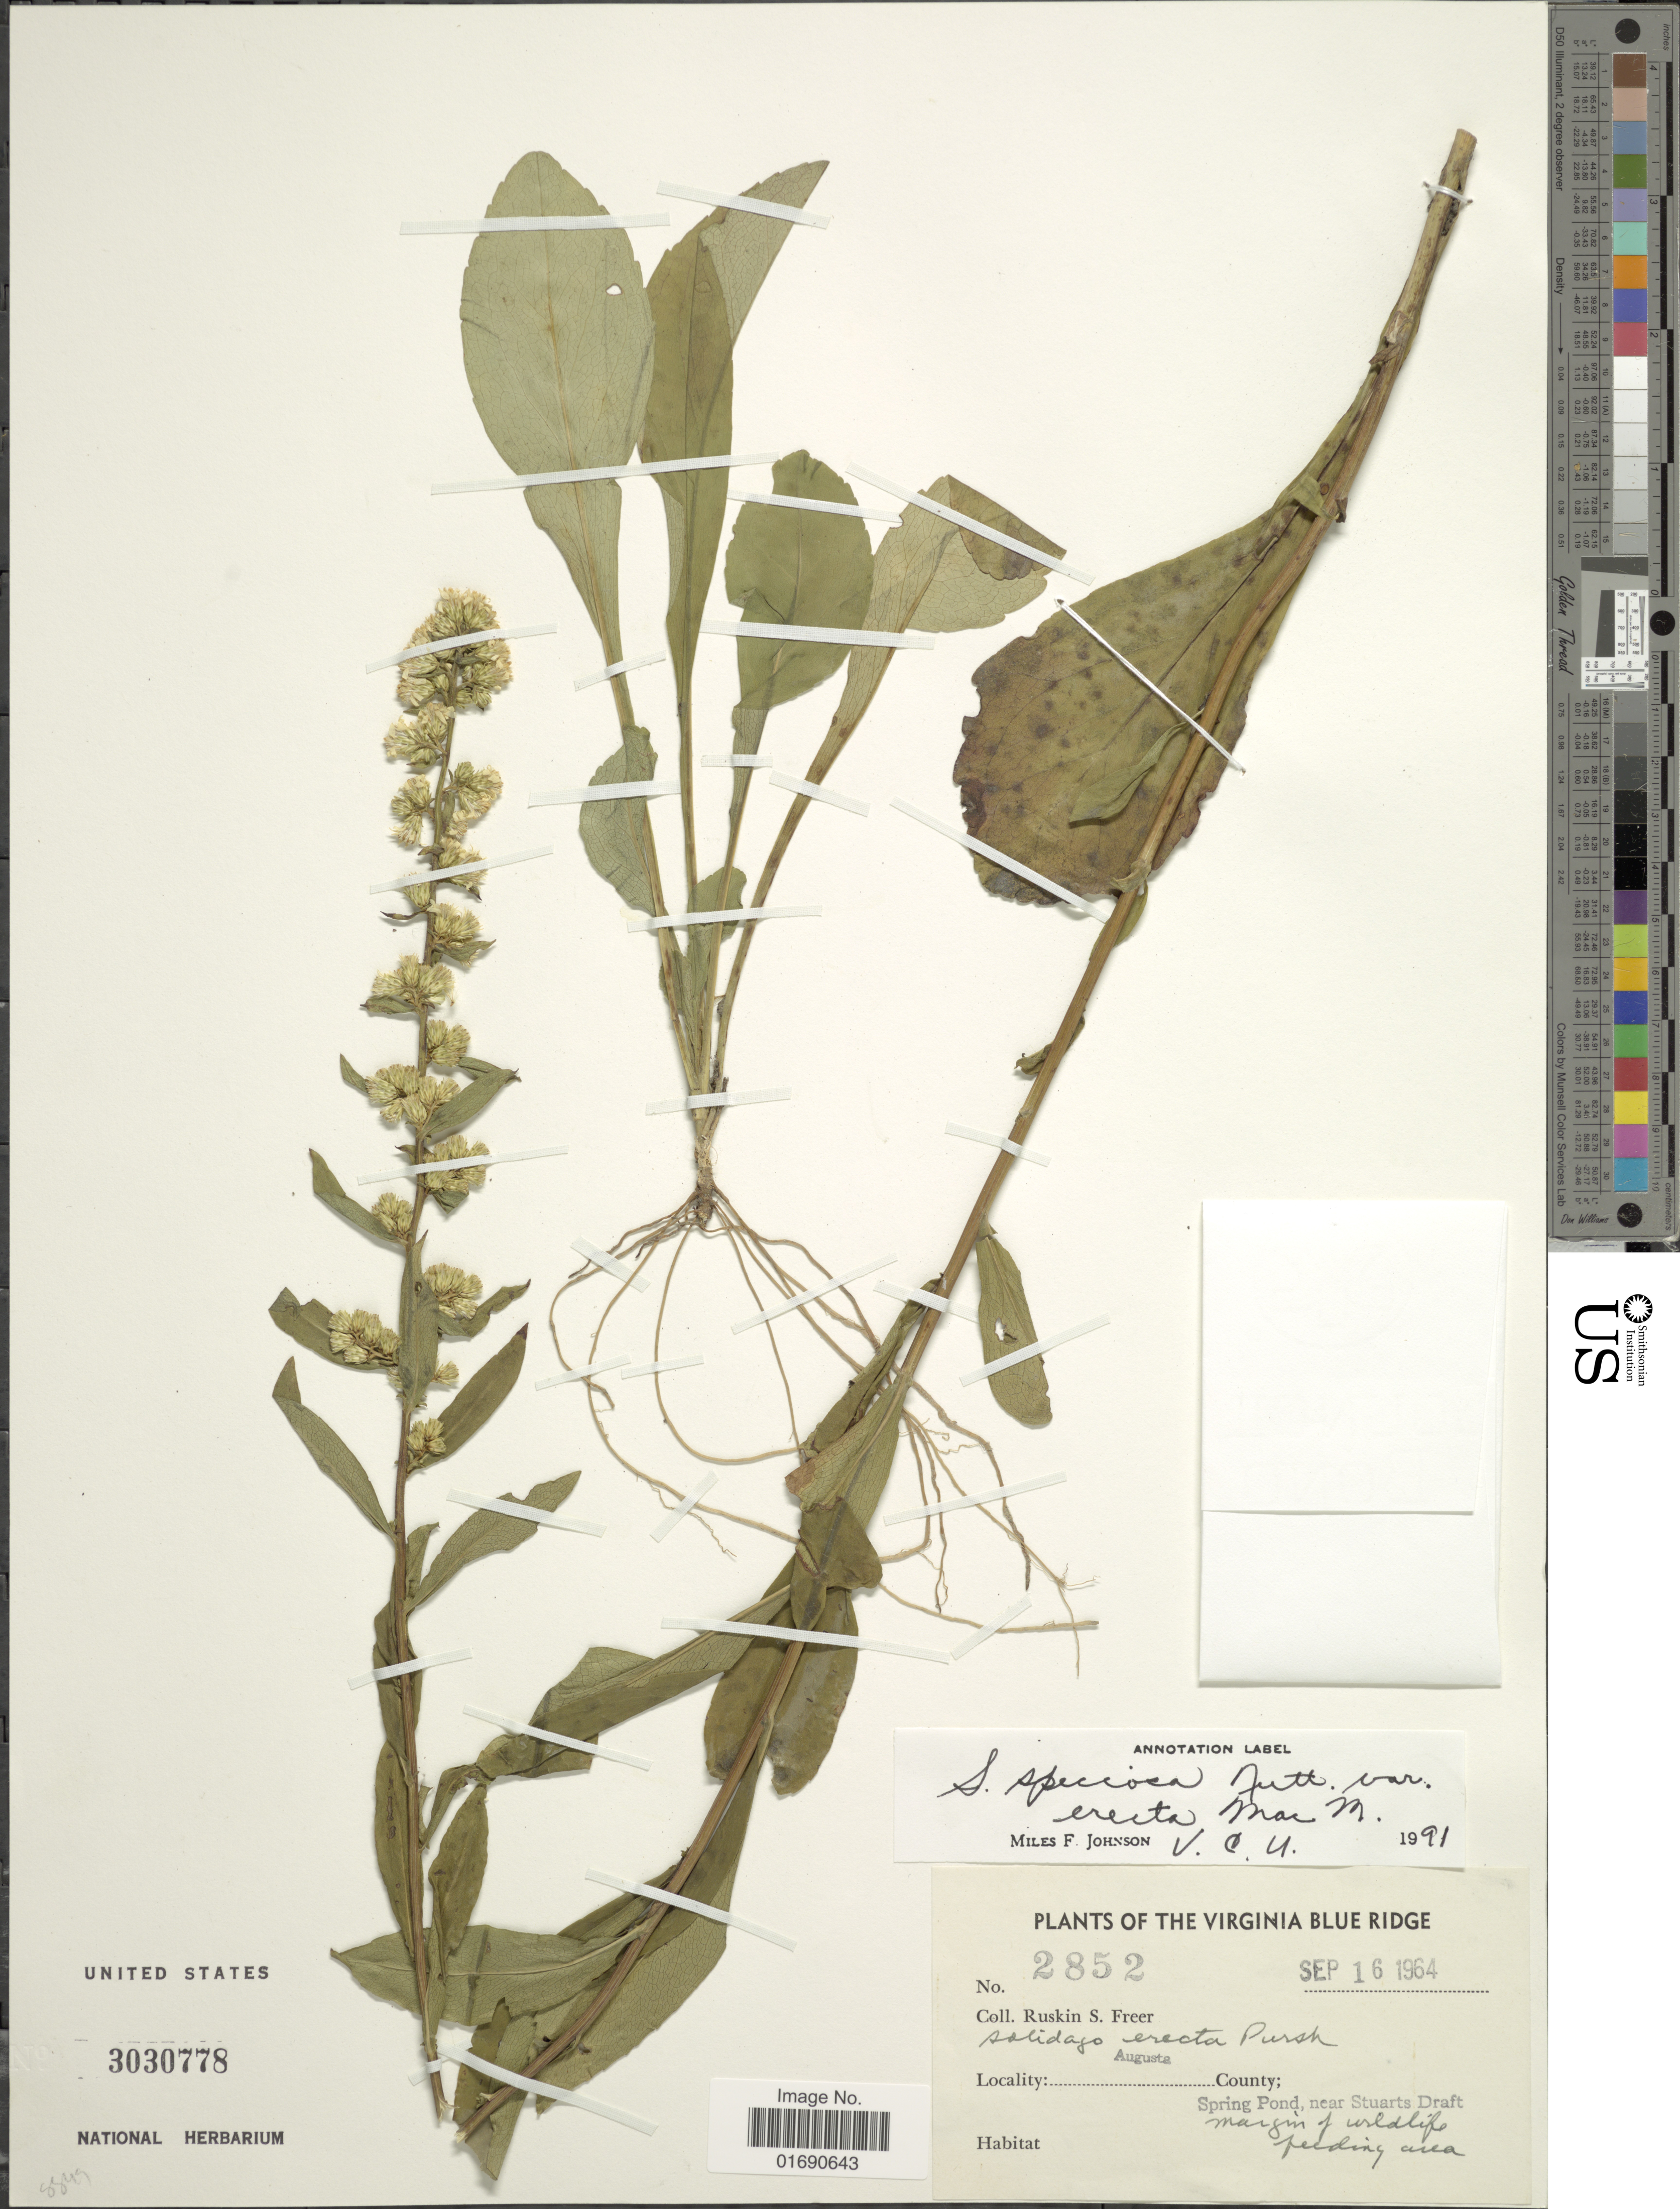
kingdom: Plantae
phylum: Tracheophyta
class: Magnoliopsida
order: Asterales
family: Asteraceae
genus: Solidago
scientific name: Solidago speciosa var. erecta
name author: (Pursh) MacMill.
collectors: R. Freer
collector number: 2852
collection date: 1964-09-16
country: United States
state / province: Virginia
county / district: Augusta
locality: The Virginia Blue Augusta County; Spring Pond near Stuarts Draft, margin of wildlife feeding area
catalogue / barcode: US 3030778